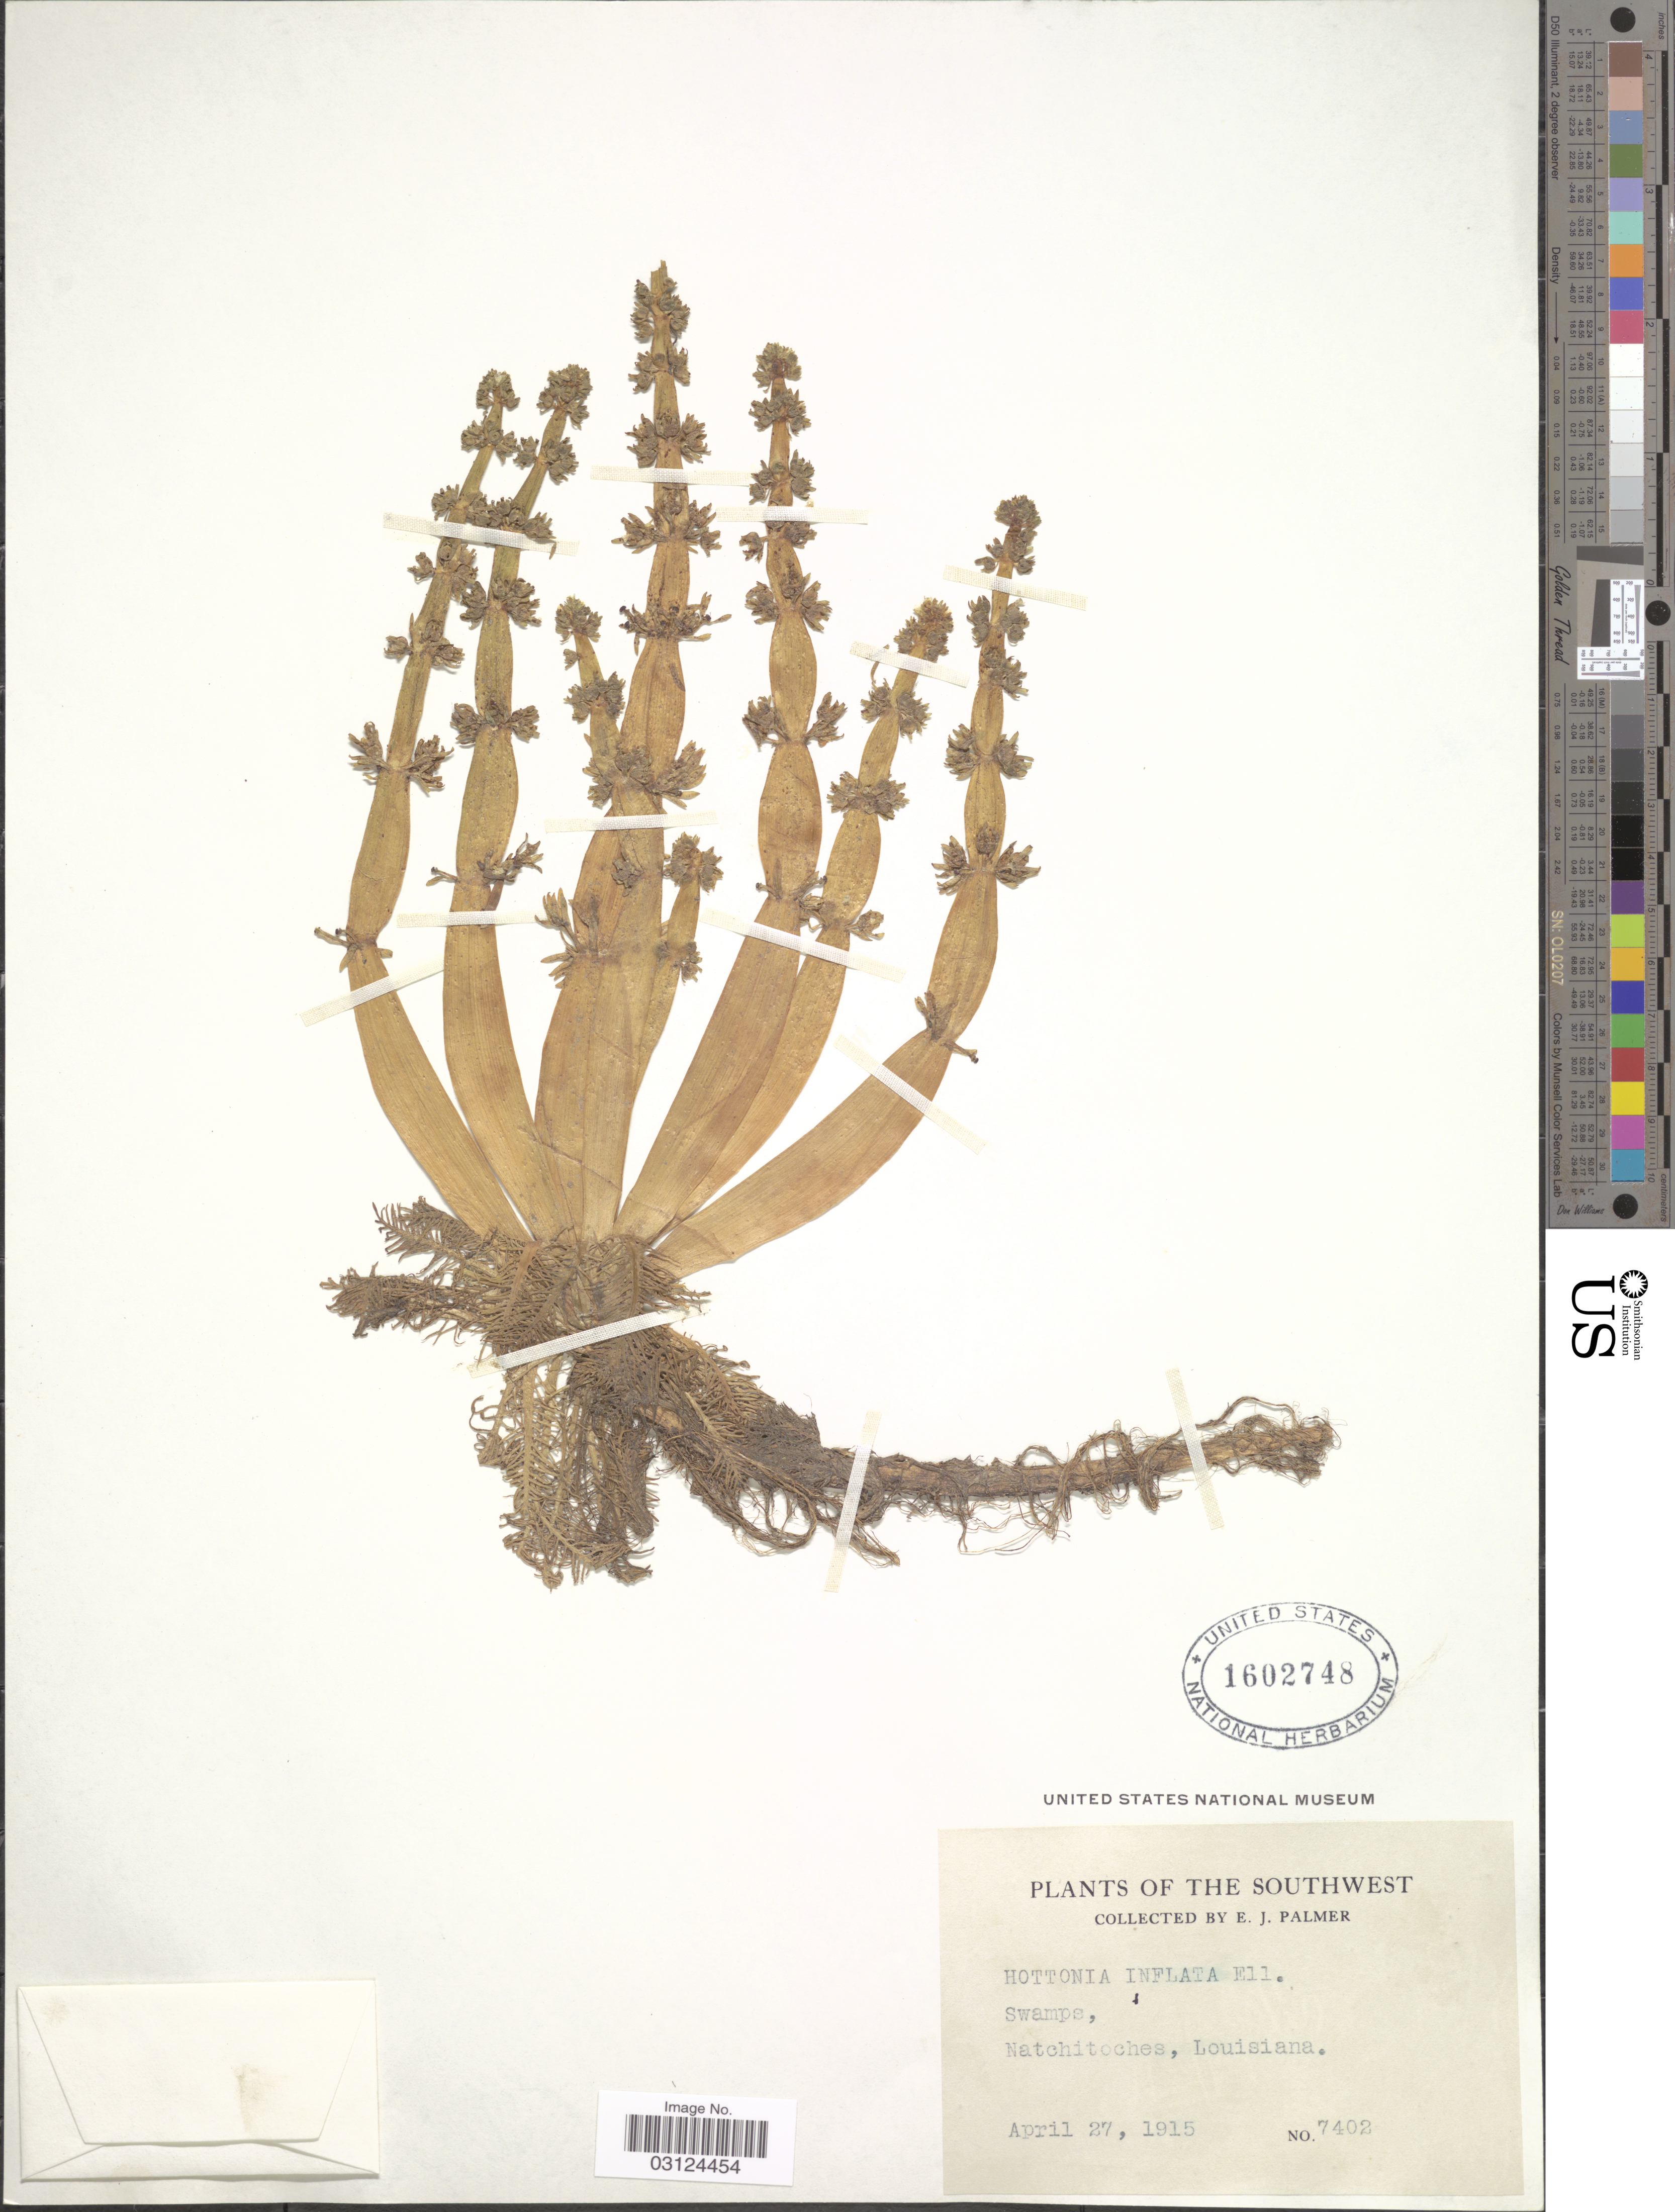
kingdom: Plantae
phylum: Tracheophyta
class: Magnoliopsida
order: Ericales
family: Primulaceae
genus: Hottonia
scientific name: Hottonia inflata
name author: Elliott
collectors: E. J. Palmer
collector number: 7402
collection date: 1915-04-27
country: United States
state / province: Louisiana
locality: Natchitoches, The Southwest.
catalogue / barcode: US 1602748